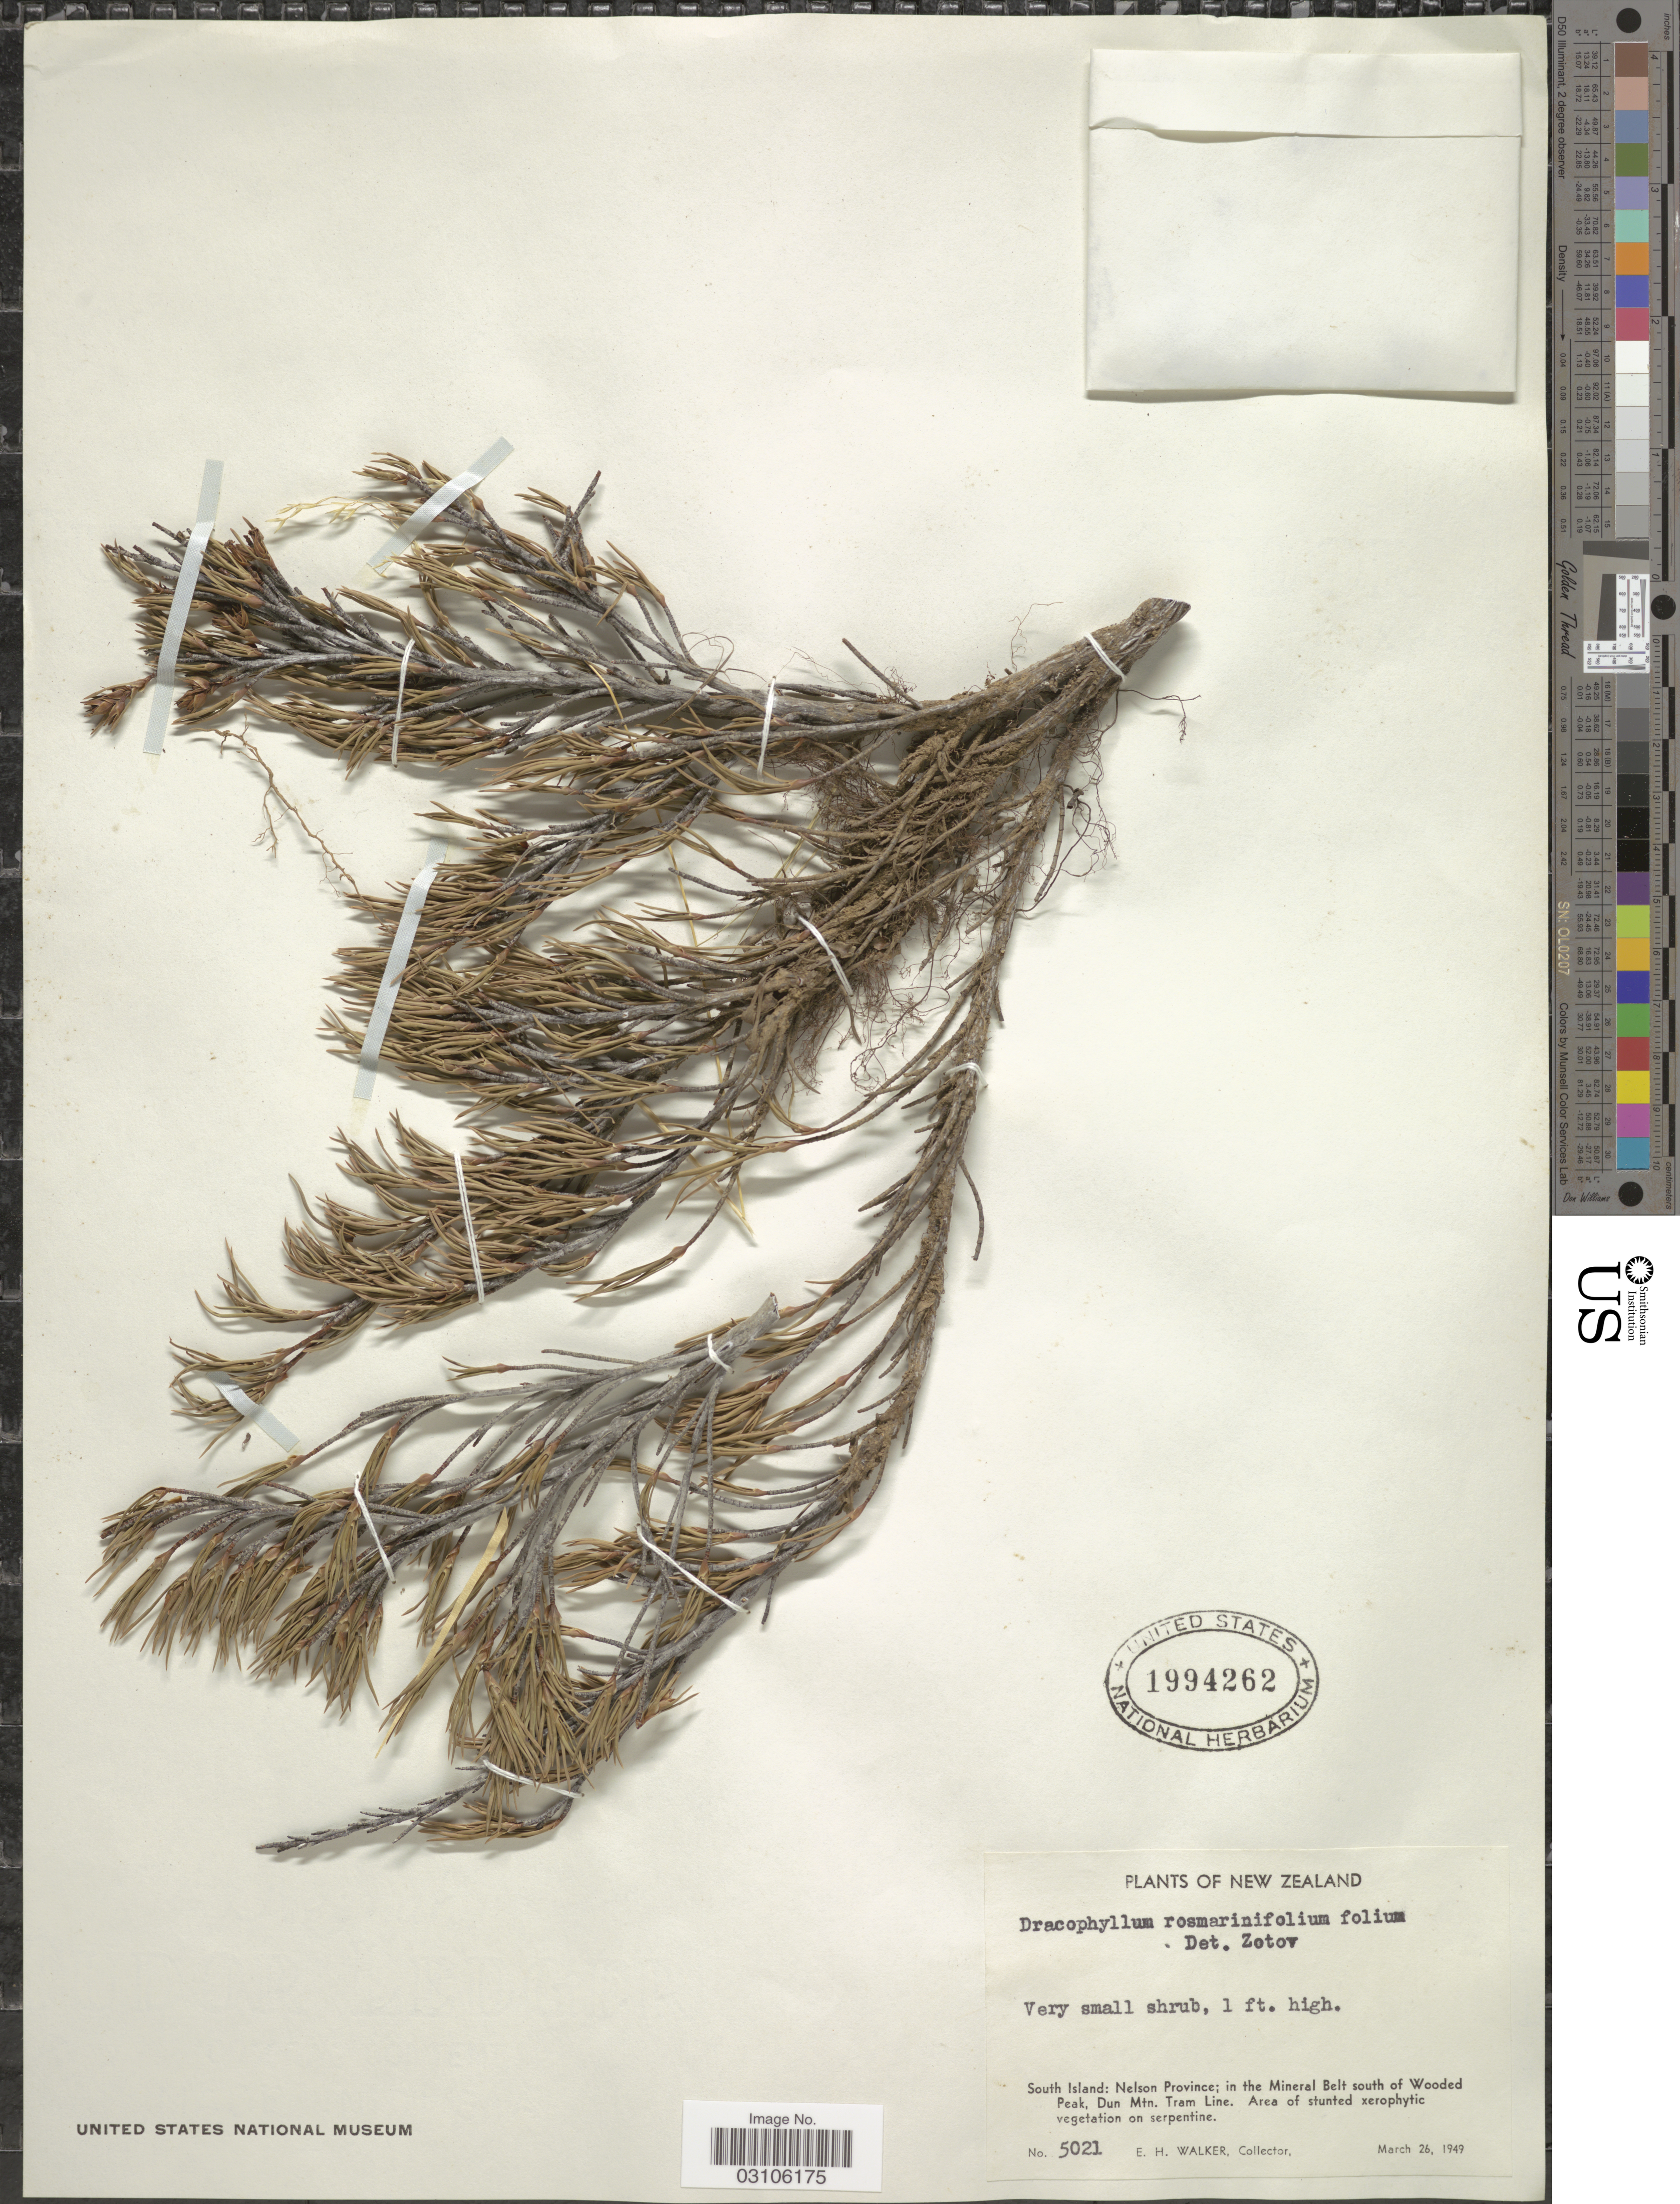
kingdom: Plantae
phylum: Tracheophyta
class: Magnoliopsida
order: Ericales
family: Ericaceae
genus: Dracophyllum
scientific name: Dracophyllum rosmarinifolium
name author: R. Br.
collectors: E. H. Walker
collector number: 5021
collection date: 1949-03-26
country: New Zealand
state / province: Nelson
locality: South Island. In the Mineral Belt south of Wooded Peak, Dun Mtn. Tram Lime.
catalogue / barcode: US 1994262